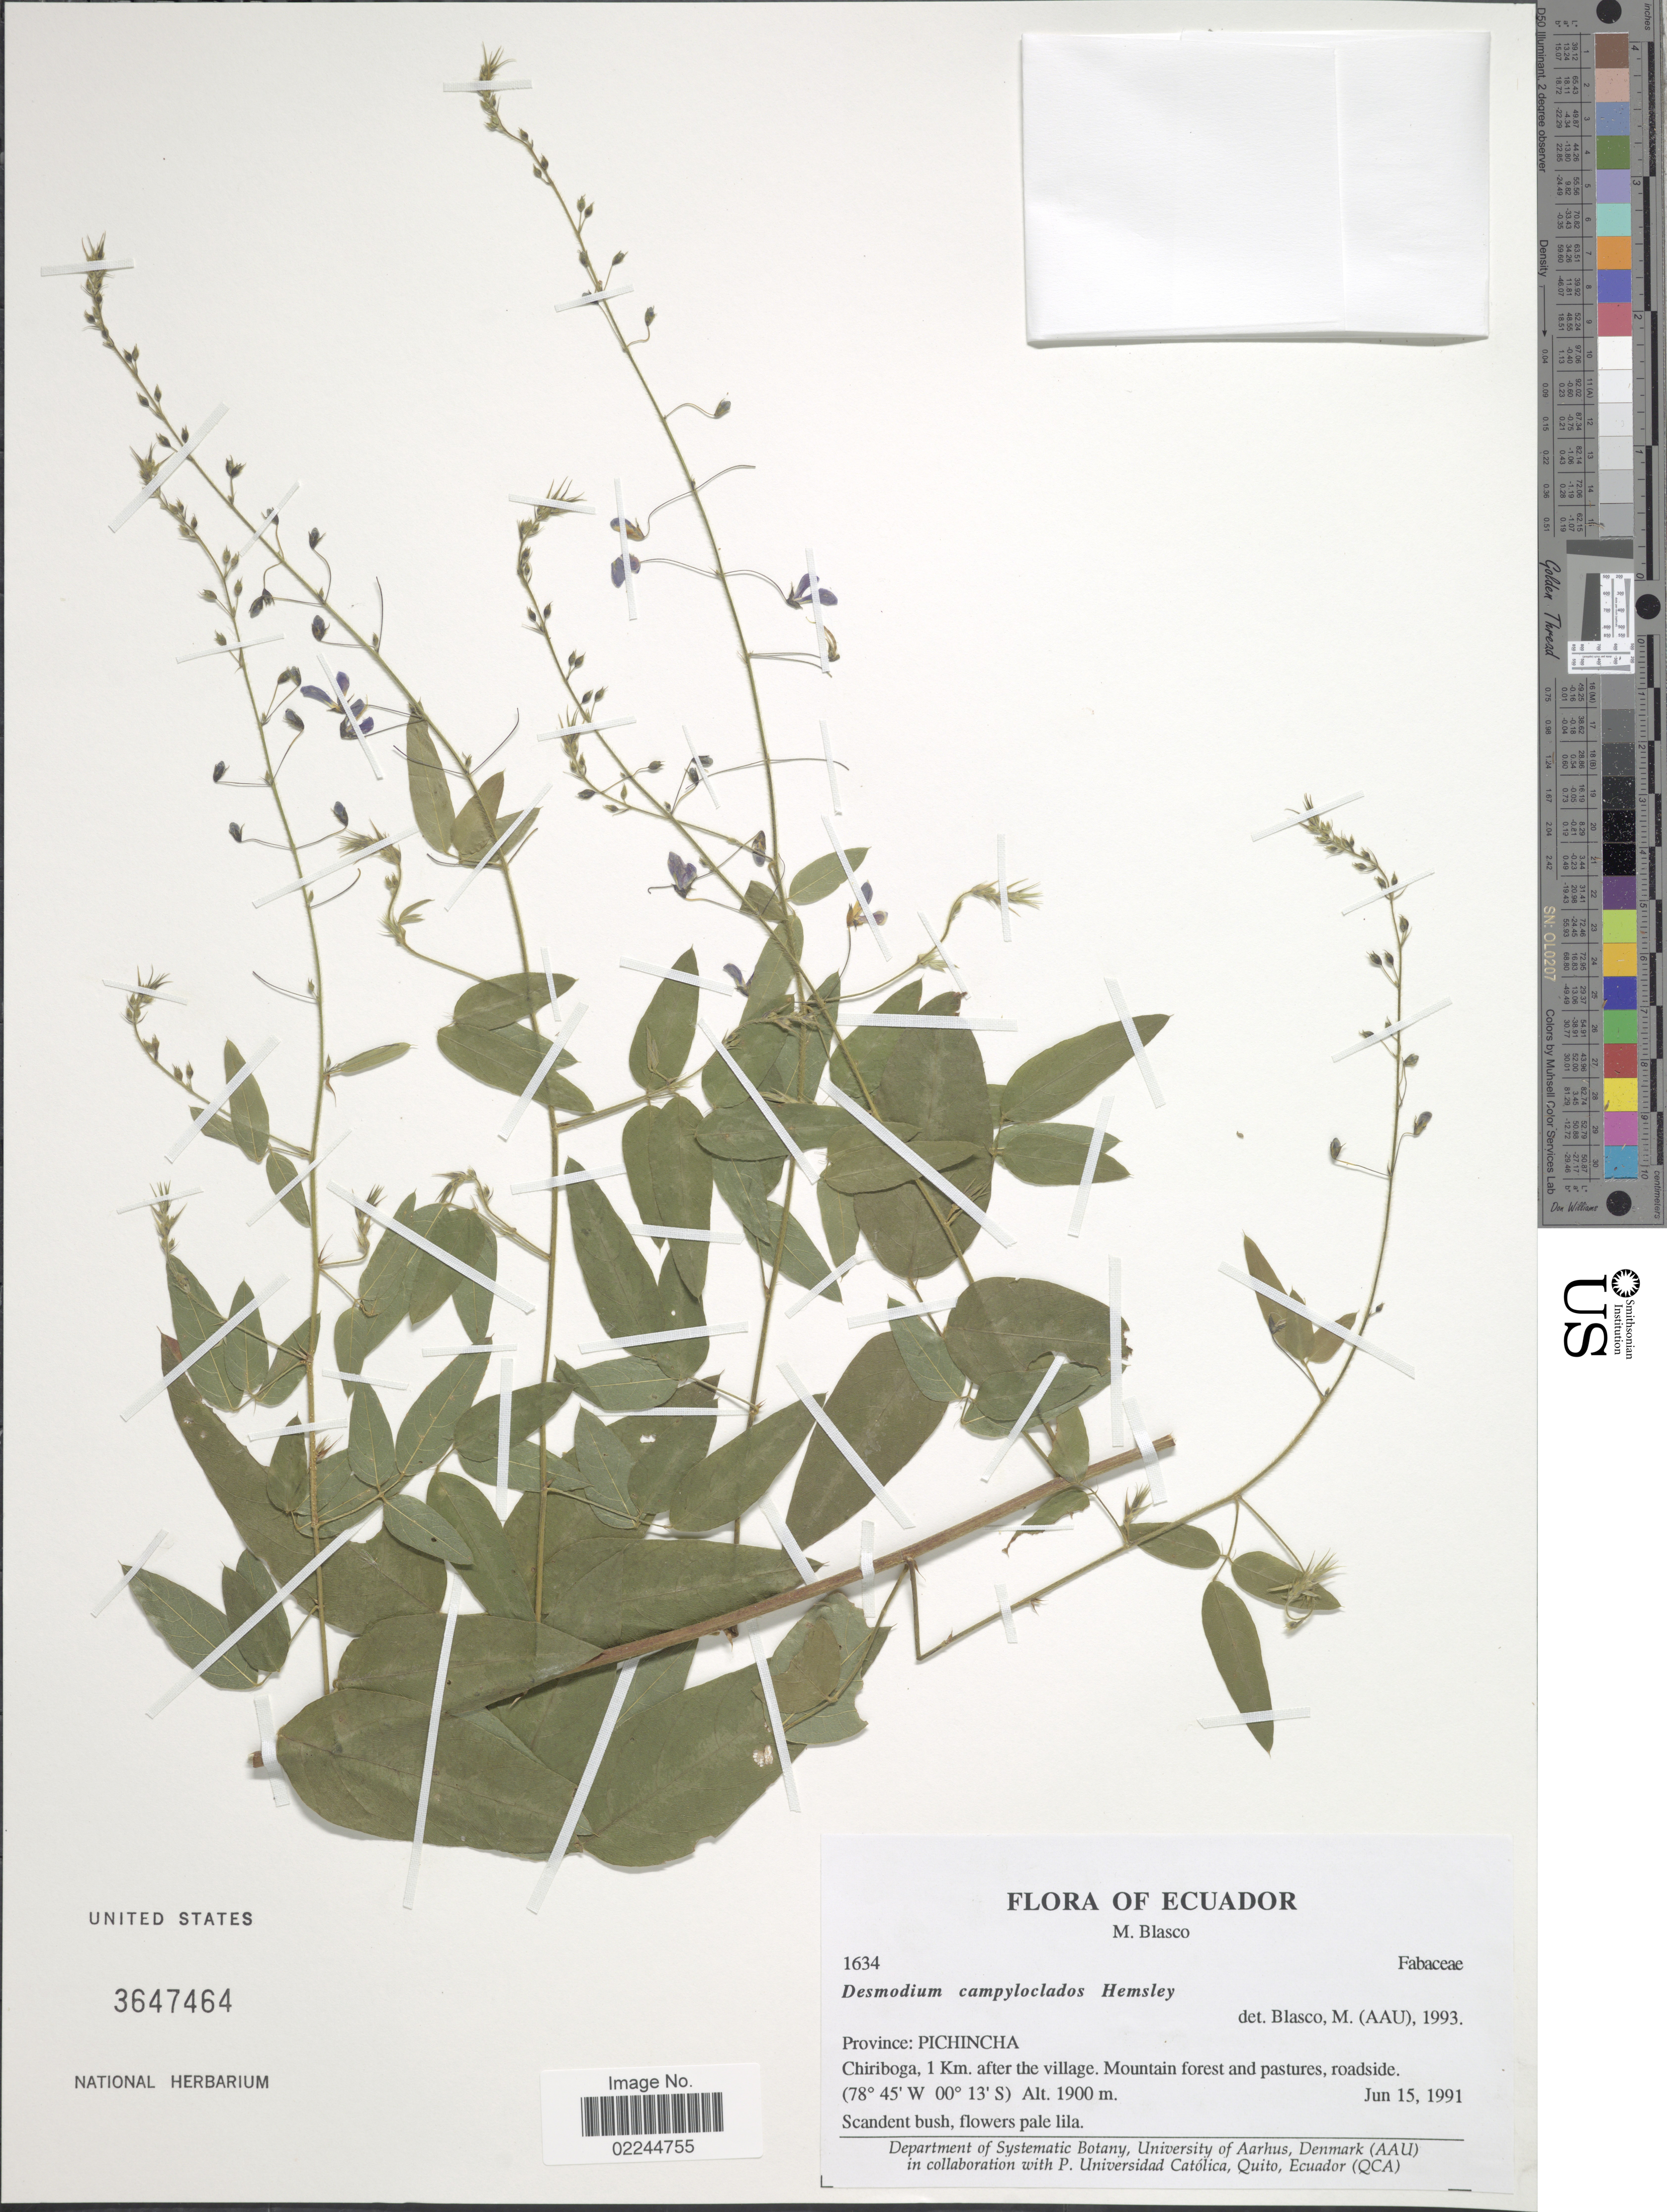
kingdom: Plantae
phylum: Tracheophyta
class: Magnoliopsida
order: Fabales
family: Fabaceae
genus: Desmodium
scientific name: Desmodium campyloclados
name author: Hemsl.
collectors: M. Blasco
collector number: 1634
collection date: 1991-06-15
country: Ecuador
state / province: Pichincha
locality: Chiriboga, 1 km after the village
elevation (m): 1900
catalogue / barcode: US 3647464